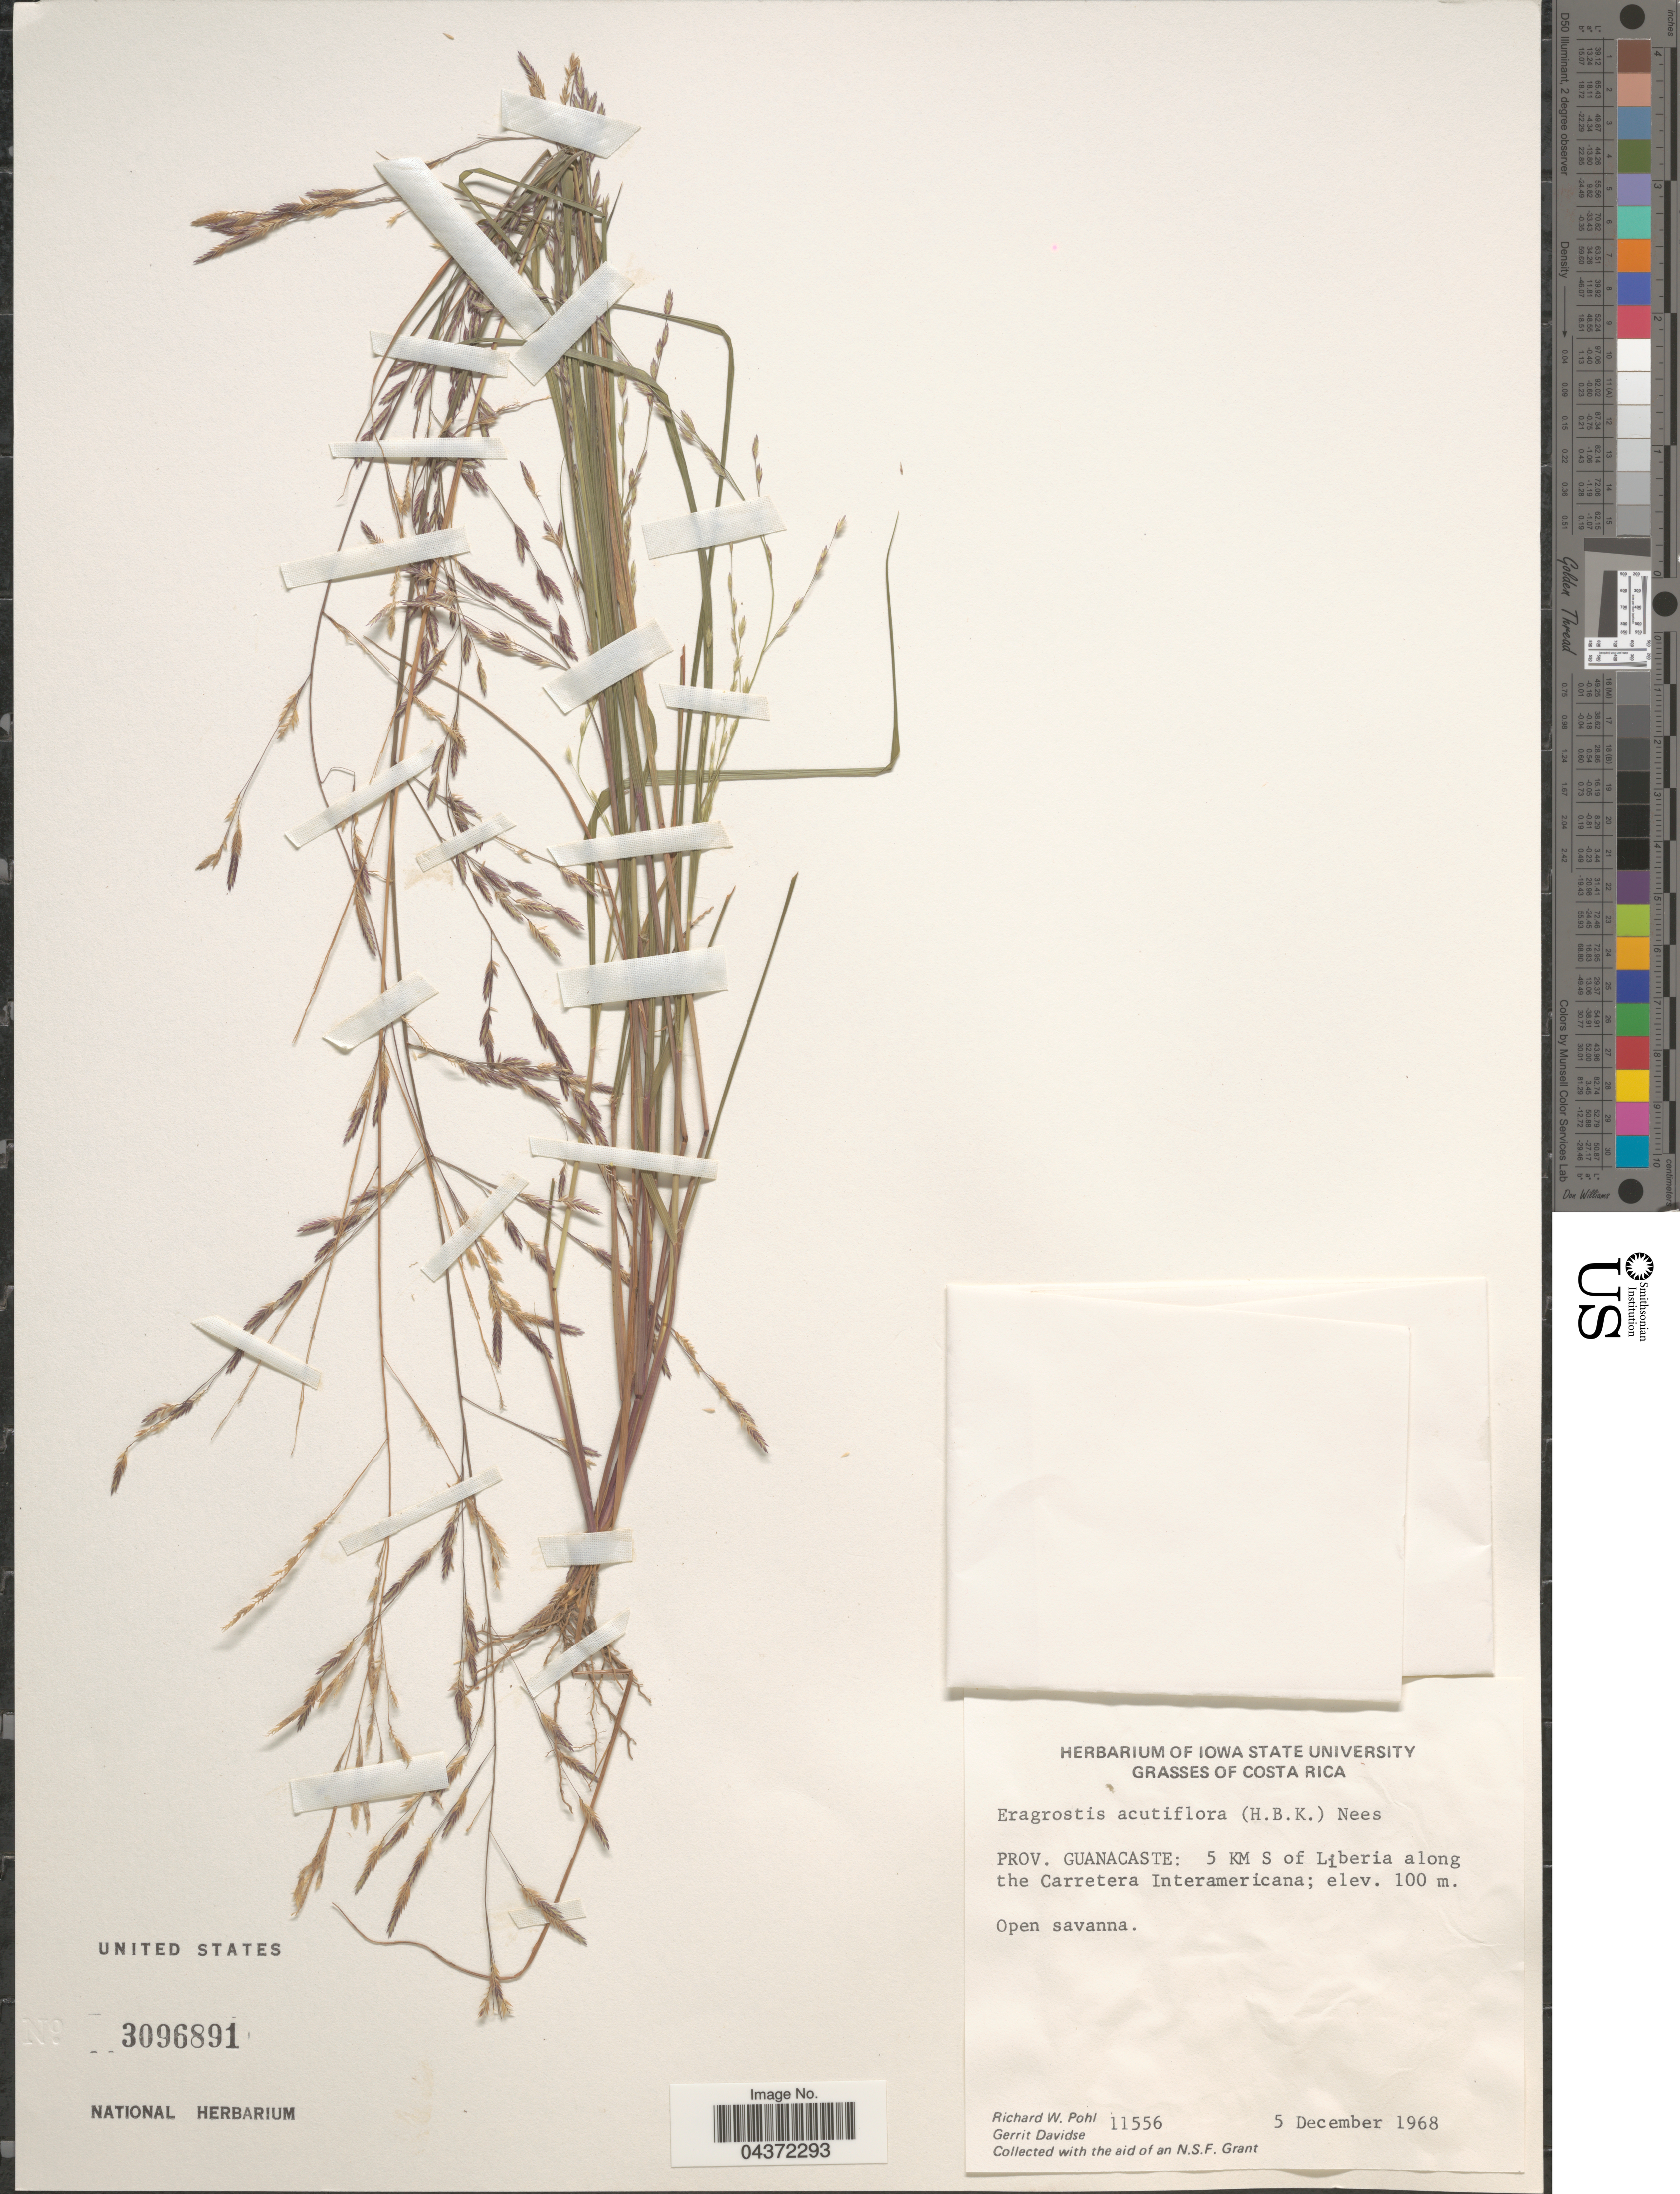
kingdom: Plantae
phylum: Tracheophyta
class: Liliopsida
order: Poales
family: Poaceae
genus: Eragrostis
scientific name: Eragrostis acutiflora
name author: (Kunth) Nees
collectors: R. W. Pohl & G. Davidse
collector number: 11556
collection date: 1968-12-05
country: Costa Rica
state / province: Guanacaste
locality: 5 KM S of Liberia along the Carretera Interamericana.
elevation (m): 100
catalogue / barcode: US 3096891